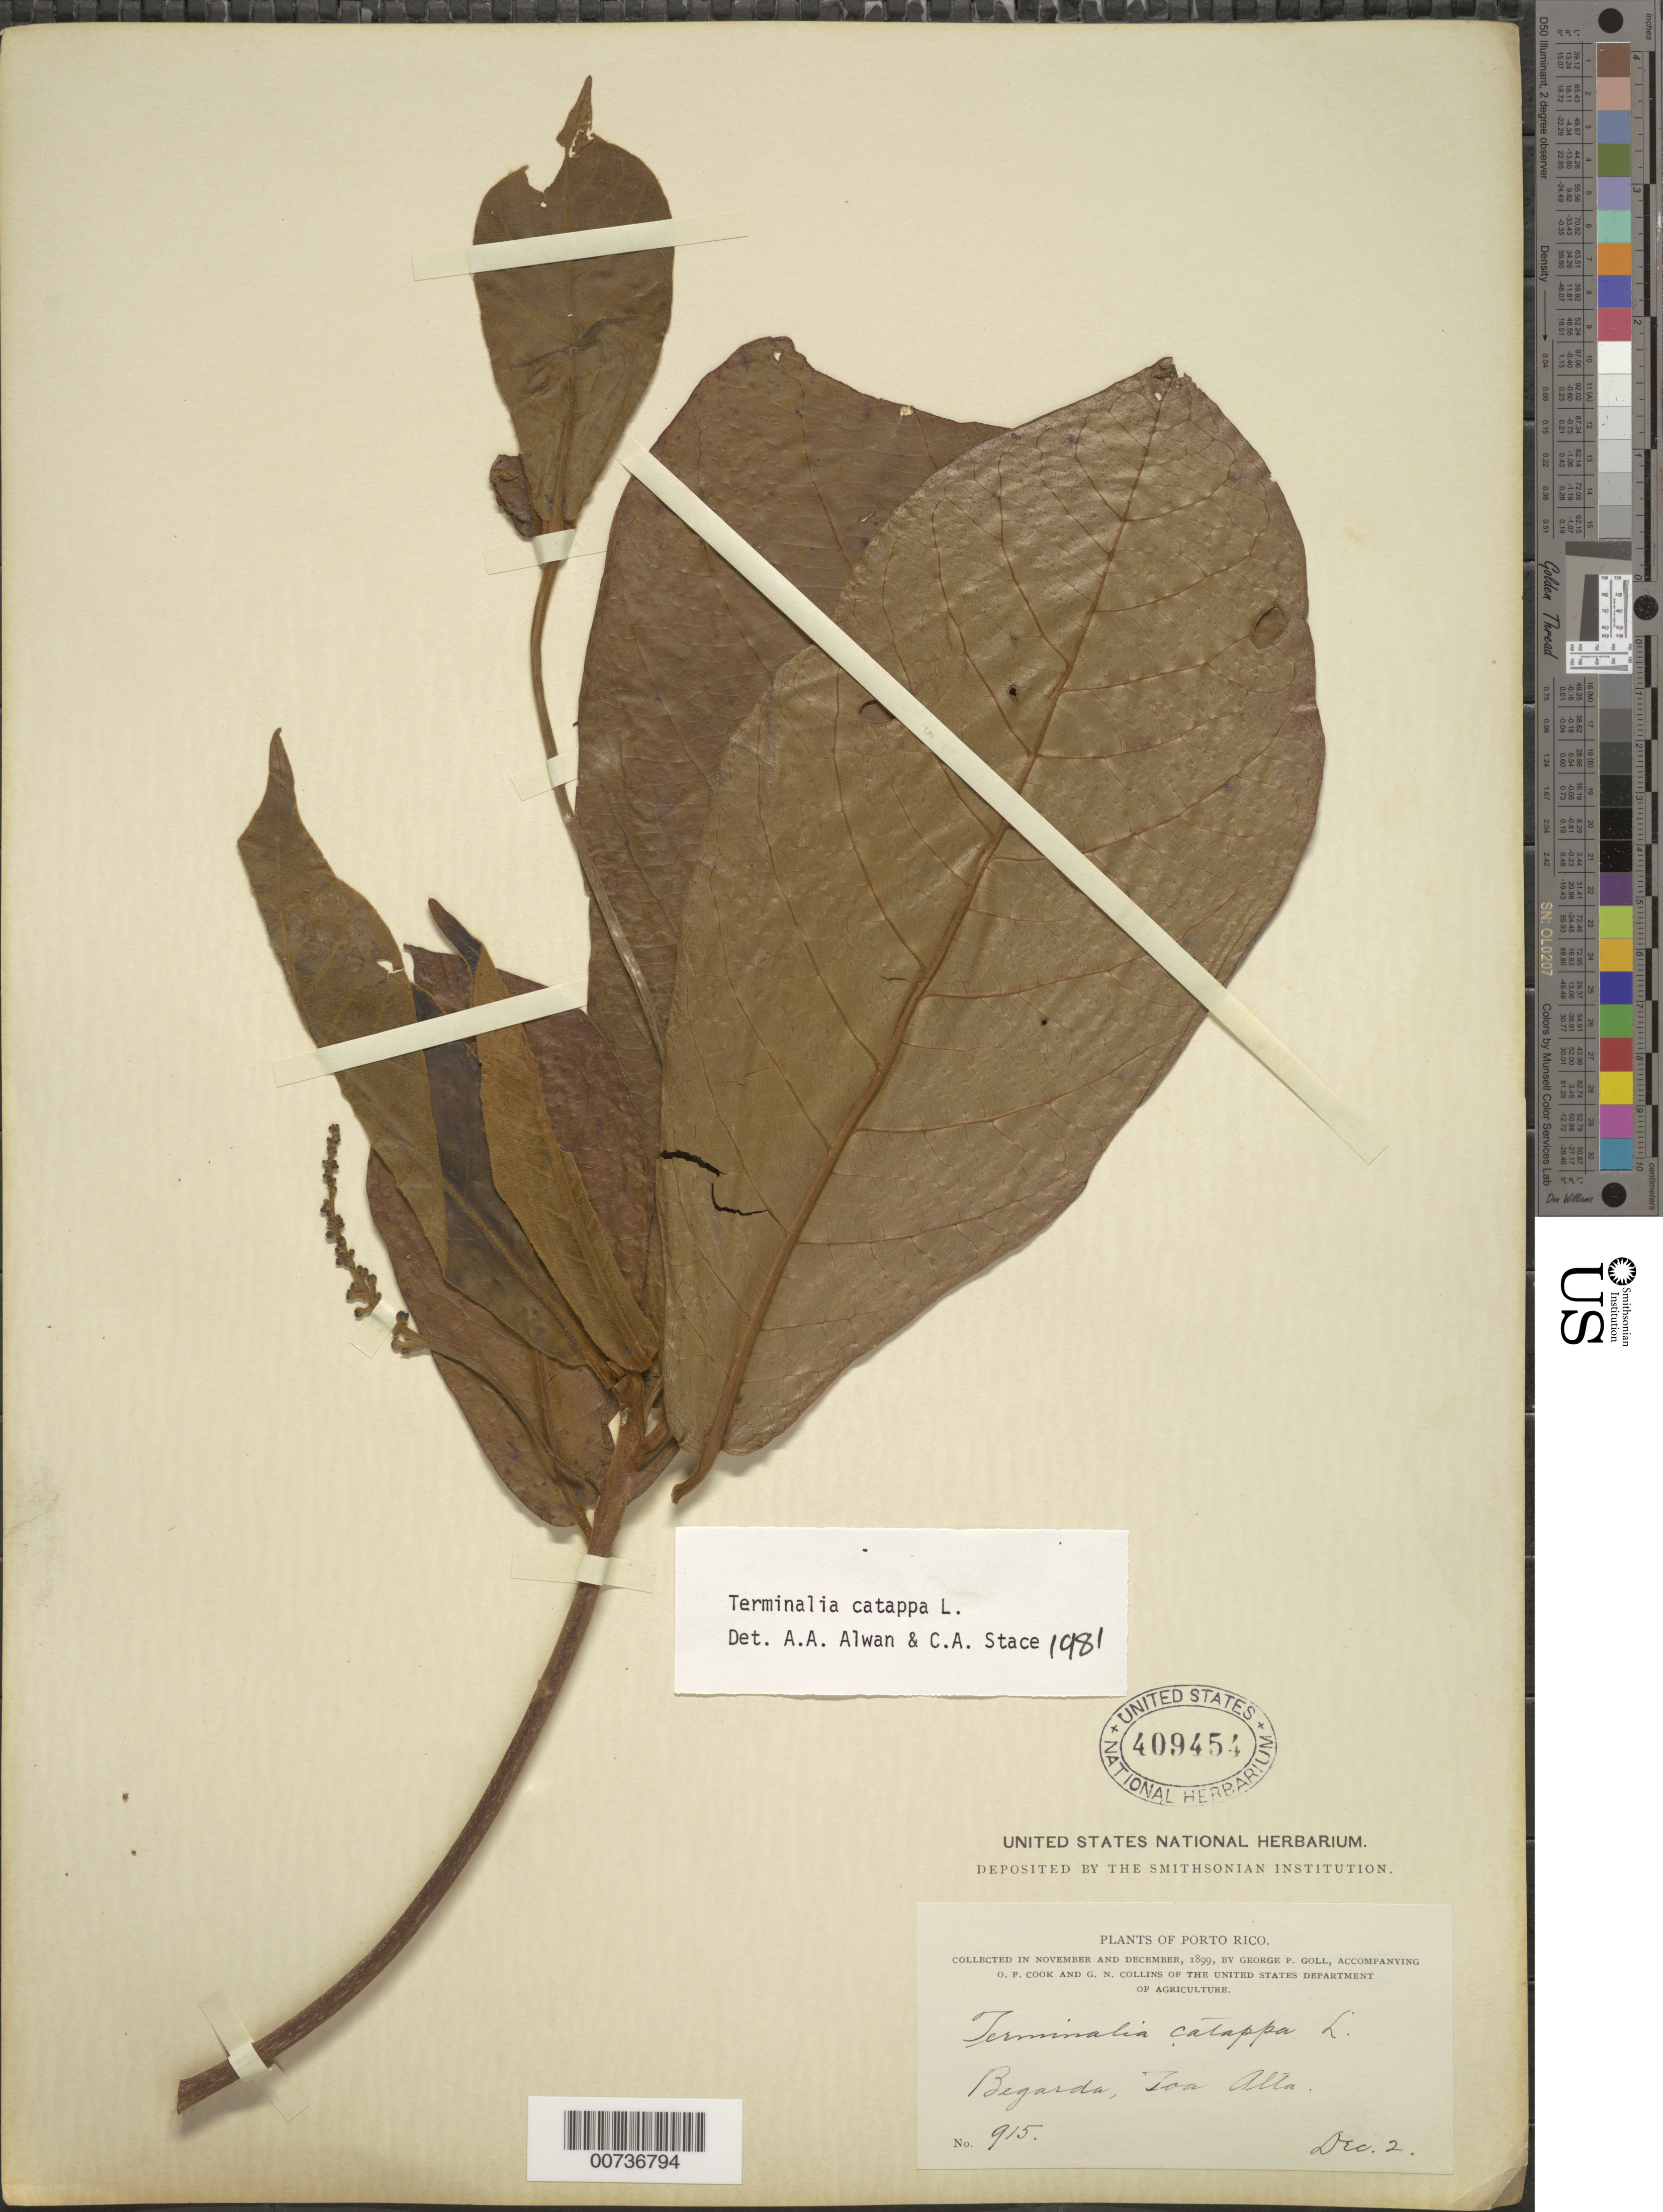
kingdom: Plantae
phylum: Tracheophyta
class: Magnoliopsida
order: Myrtales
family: Combretaceae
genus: Terminalia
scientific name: Terminalia catappa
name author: L.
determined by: Alwan, A. R.; Stace, C. A.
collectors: G. Goll, O. F. Cook & G. N. Collins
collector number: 915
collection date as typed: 02 Dec 1899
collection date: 1899-12-02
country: Puerto Rico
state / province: Toa Alta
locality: Begarda, Toa Alta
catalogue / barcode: US 409454